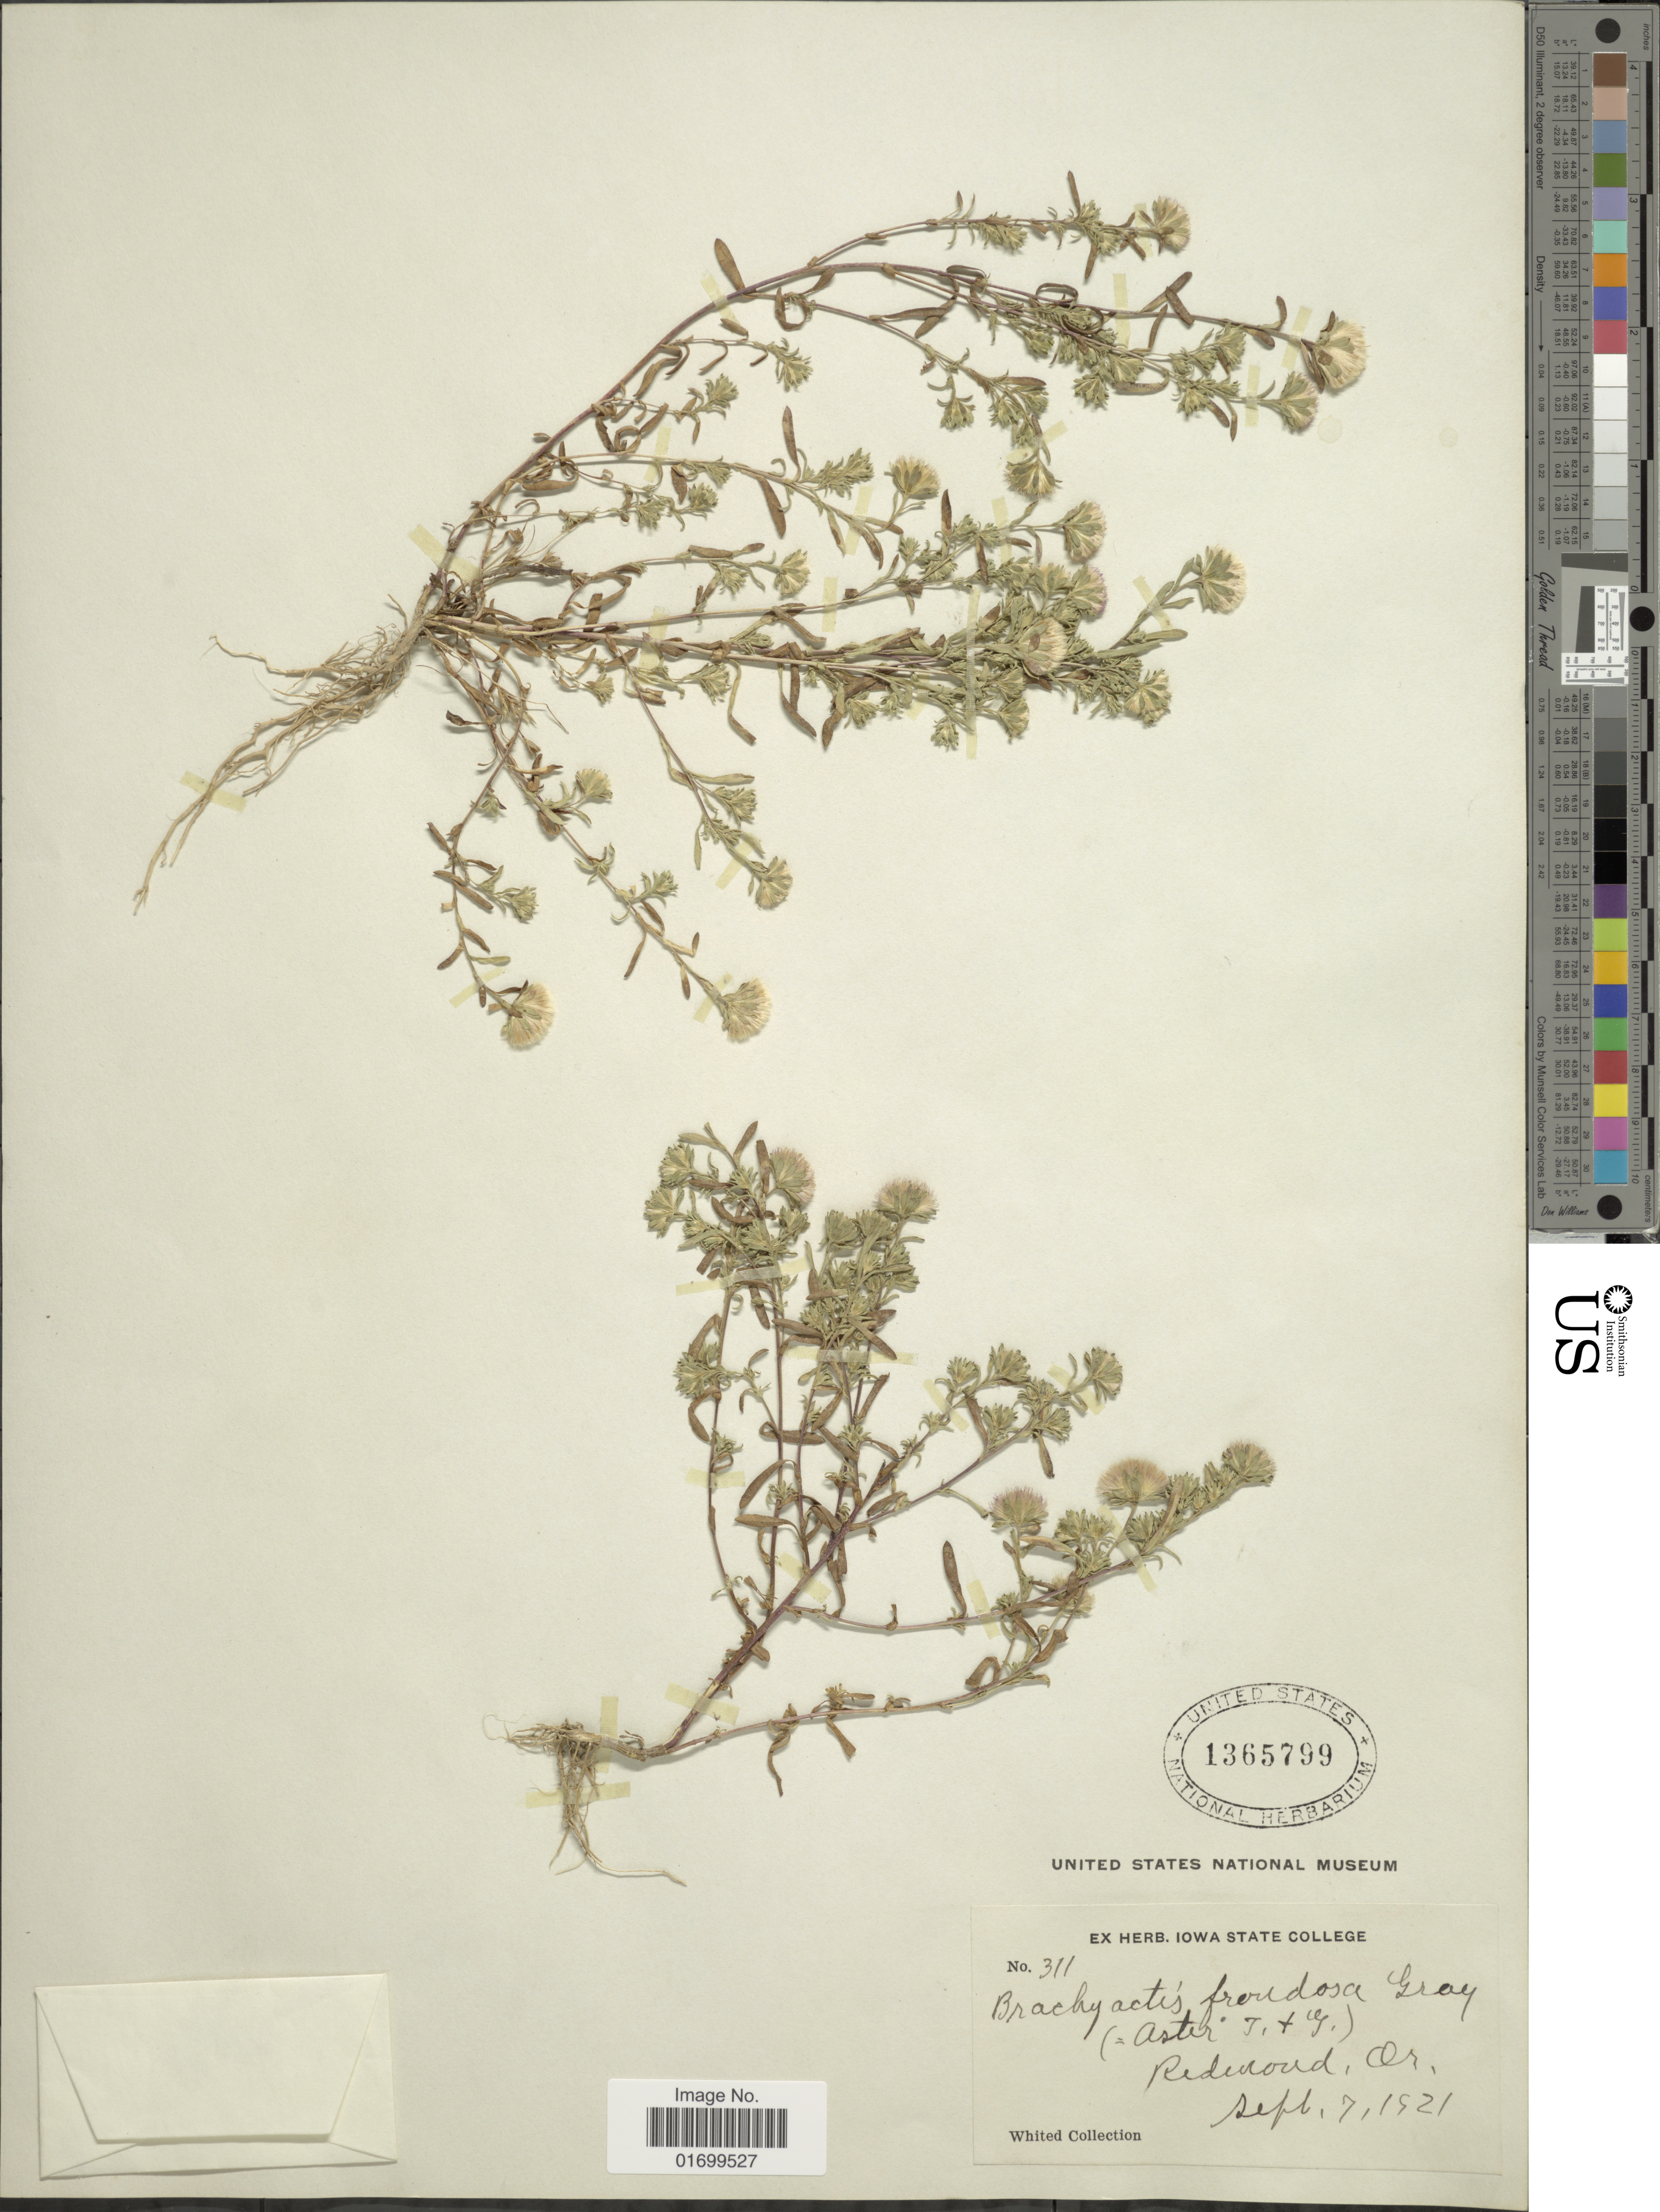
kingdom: Plantae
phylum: Tracheophyta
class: Magnoliopsida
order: Asterales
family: Asteraceae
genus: Symphyotrichum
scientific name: Symphyotrichum frondosum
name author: (Nutt.) G.L. Nesom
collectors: K. Whited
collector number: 311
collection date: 1921-09-07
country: United States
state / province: Oregon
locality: Redmond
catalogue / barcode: US 1365799